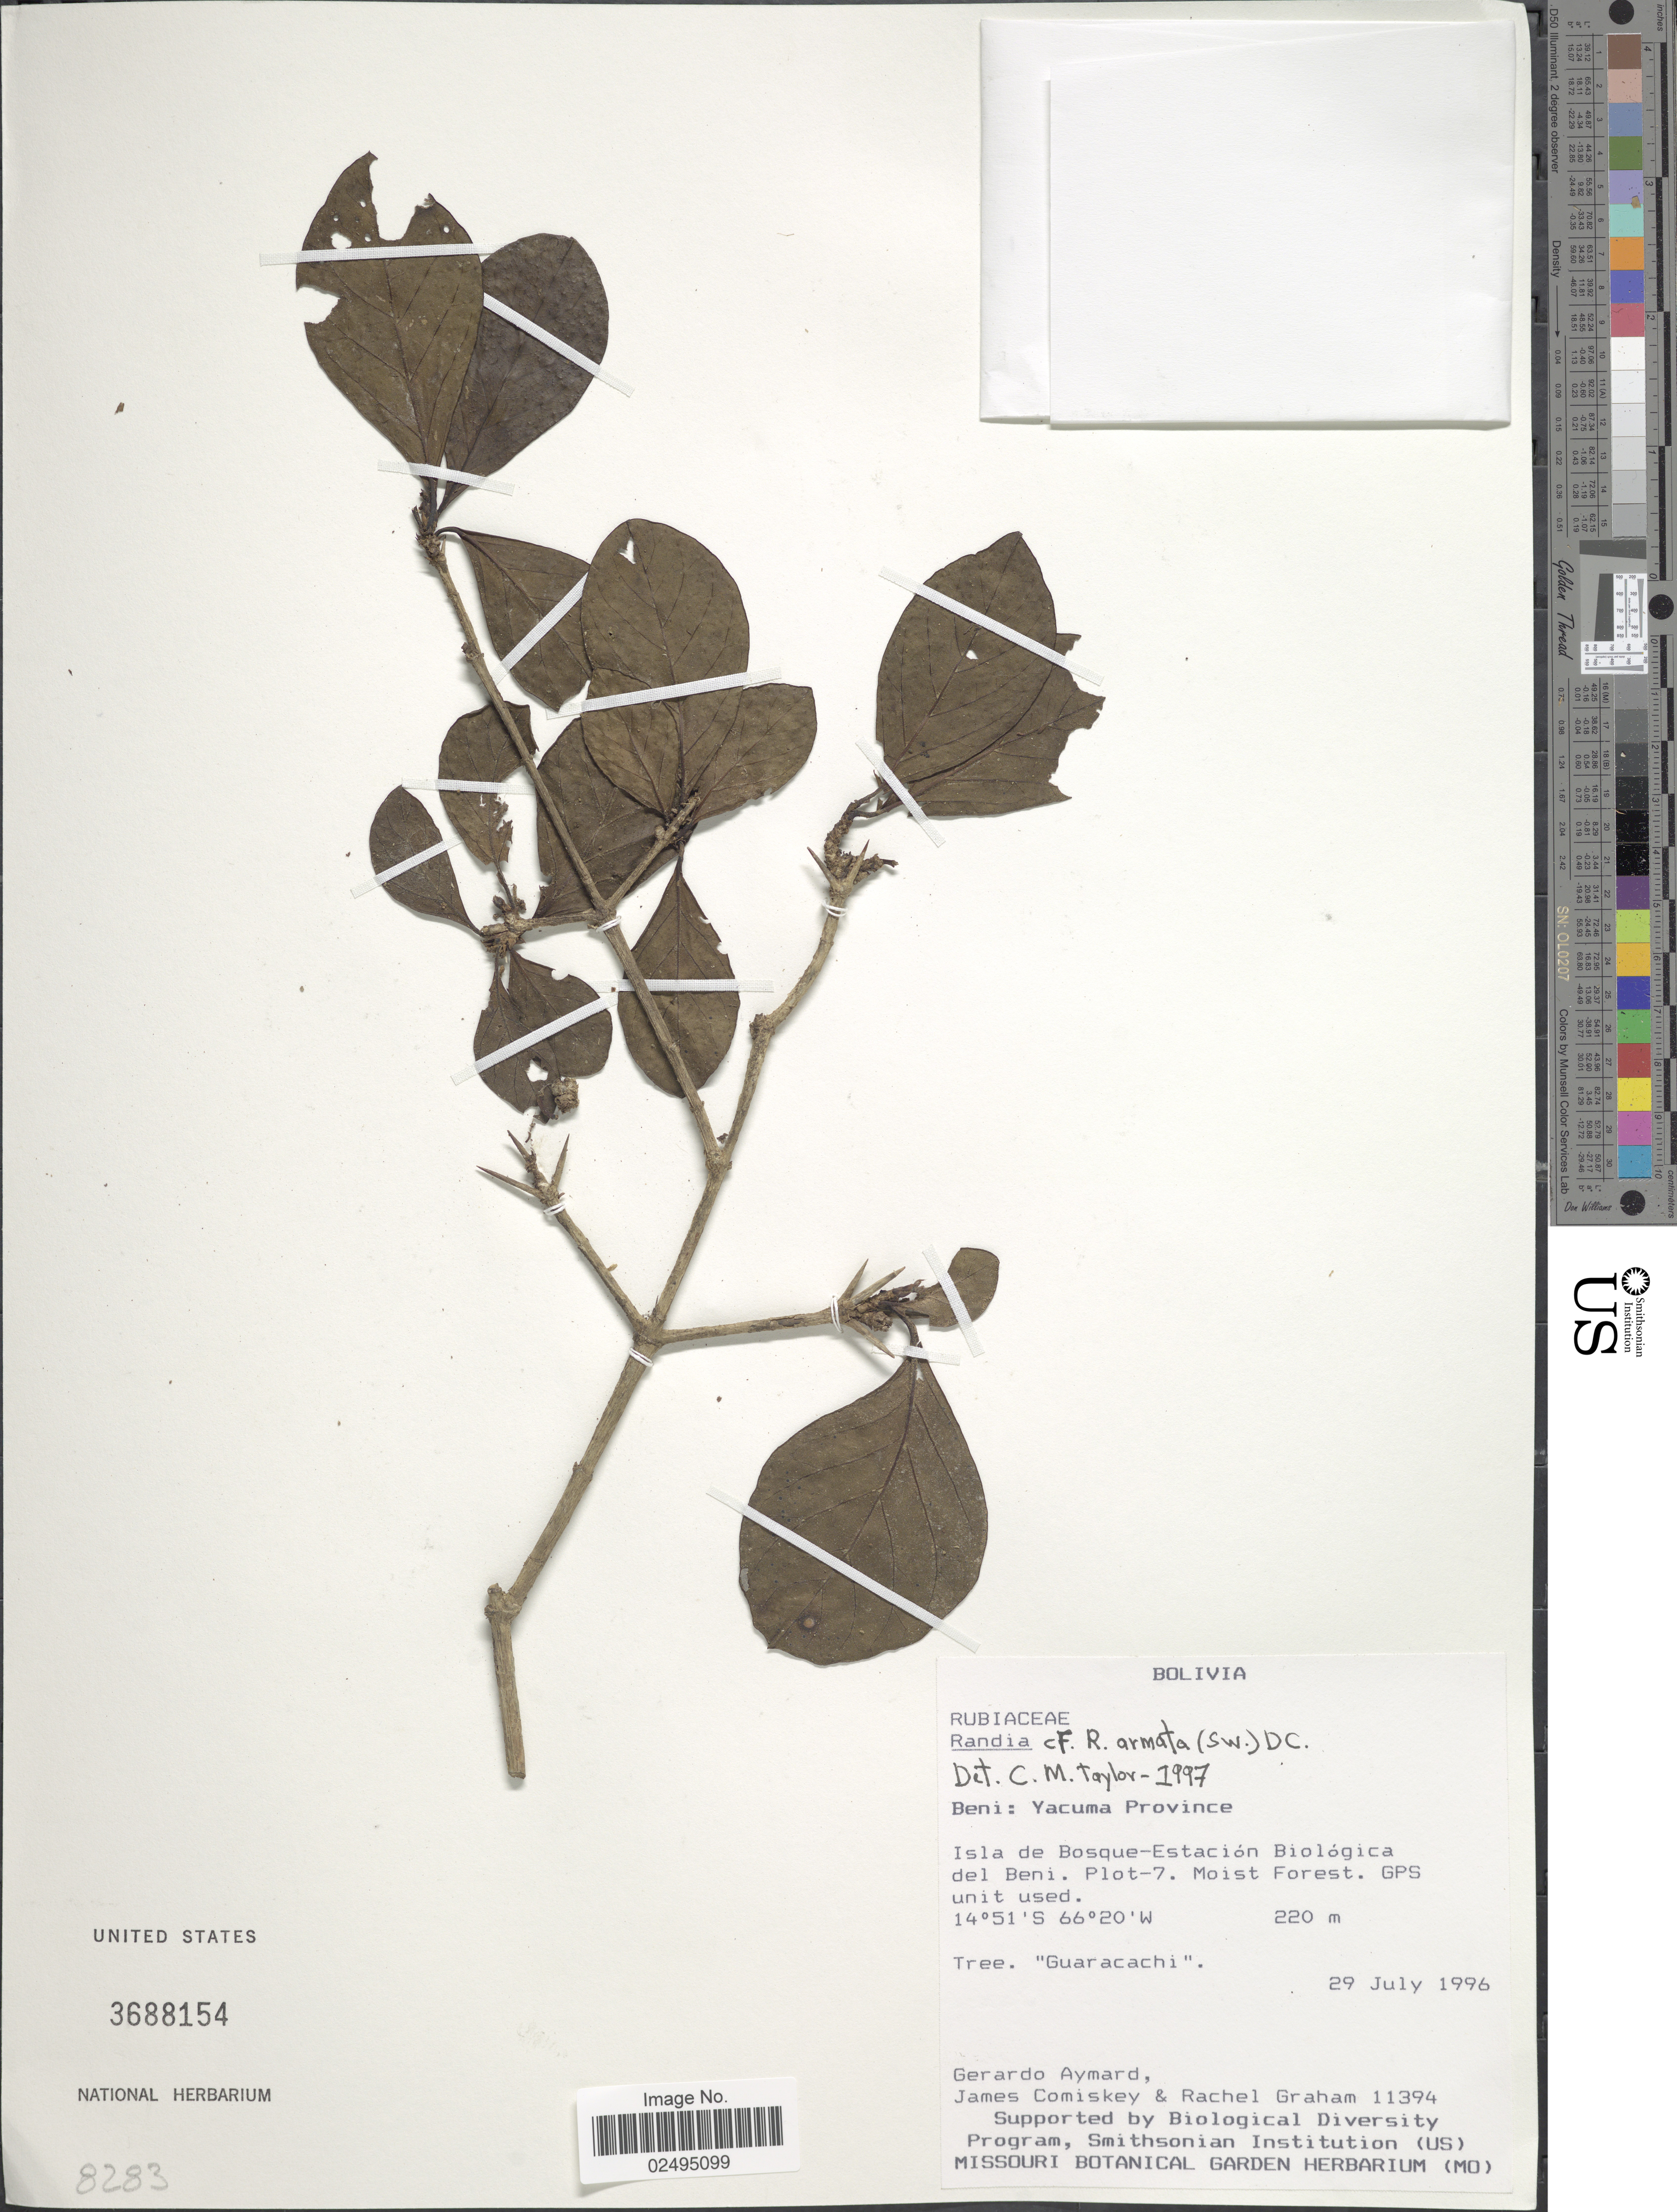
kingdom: Plantae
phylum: Tracheophyta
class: Magnoliopsida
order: Gentianales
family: Rubiaceae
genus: Randia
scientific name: Randia armata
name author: (Sw.) DC.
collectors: G. A. Aymard, J. A. Comiskey & R. Graham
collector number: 11394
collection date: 1996-07-29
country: Bolivia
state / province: Beni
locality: Yacuma Province, Isla de Bosque-Estacion Biologica del Beni. Plot 7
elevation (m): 220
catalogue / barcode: US 3688154